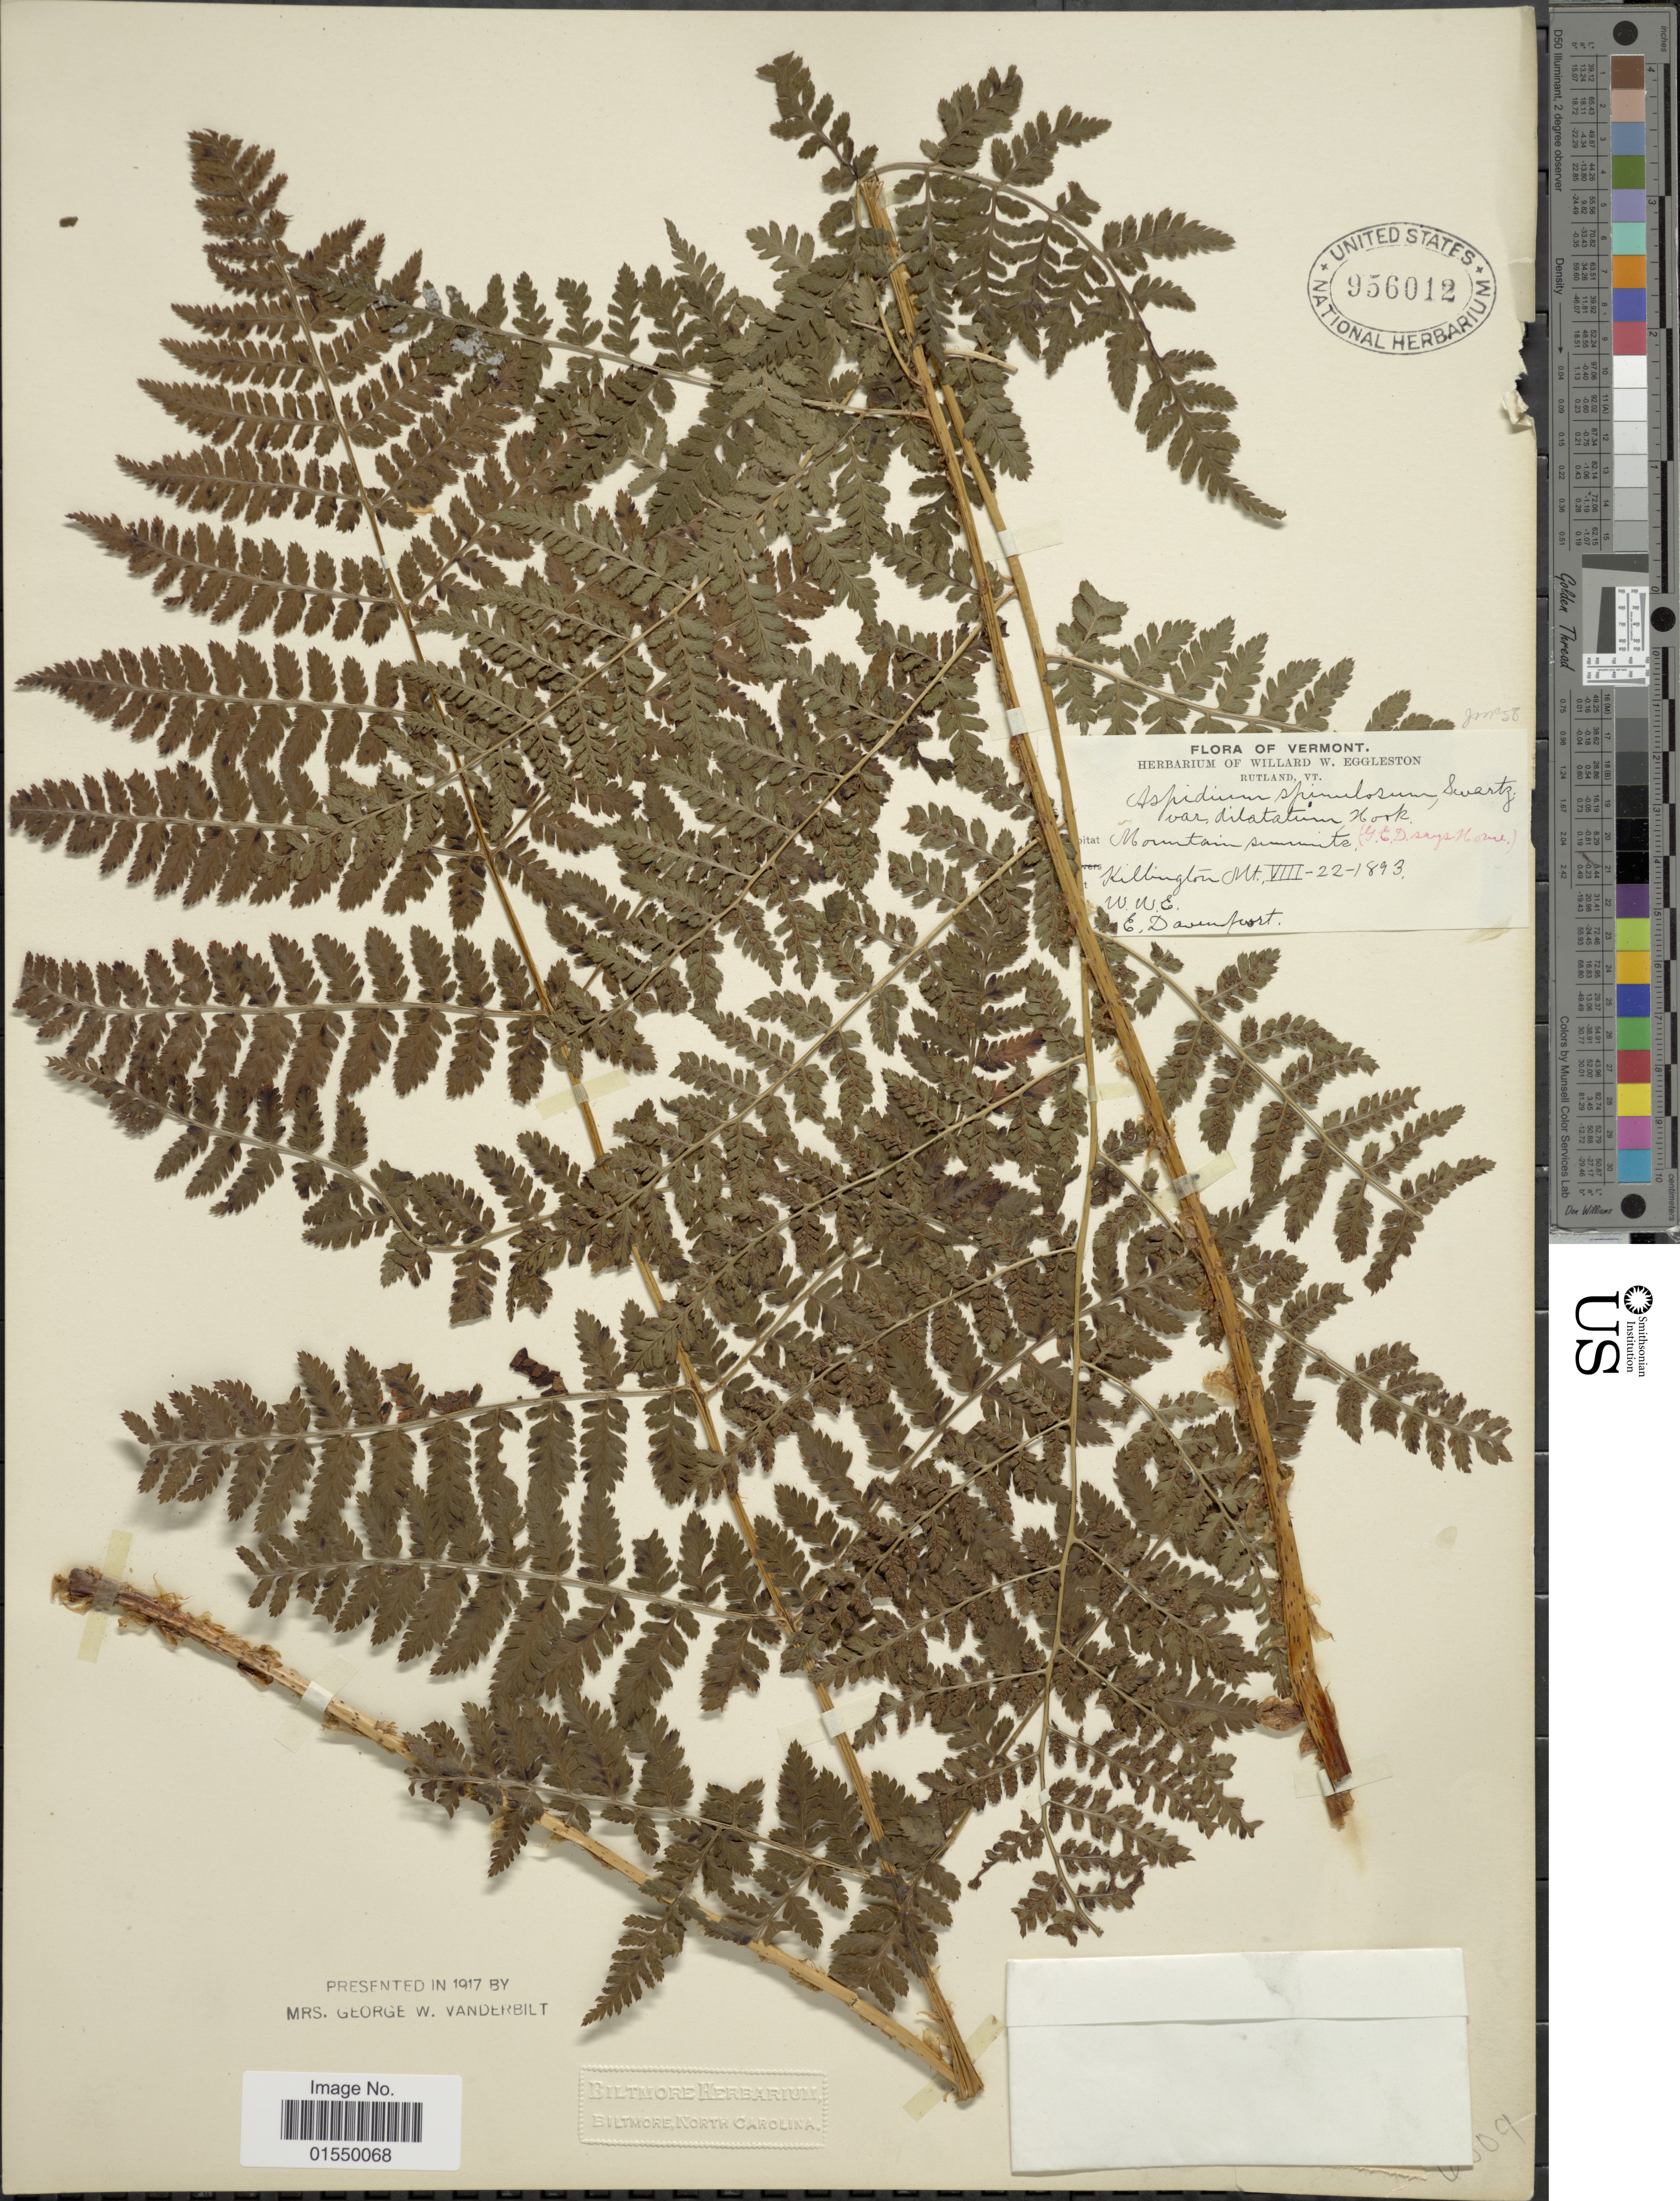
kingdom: Plantae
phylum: Tracheophyta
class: Polypodiopsida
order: Polypodiales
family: Dryopteridaceae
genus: Dryopteris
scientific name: Dryopteris campyloptera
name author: Clarkson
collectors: W. W. Eggleston & E. Davenport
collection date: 1893-03-22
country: United States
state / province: Vermont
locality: Mountain summits, Killington Mt.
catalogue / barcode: US 956012